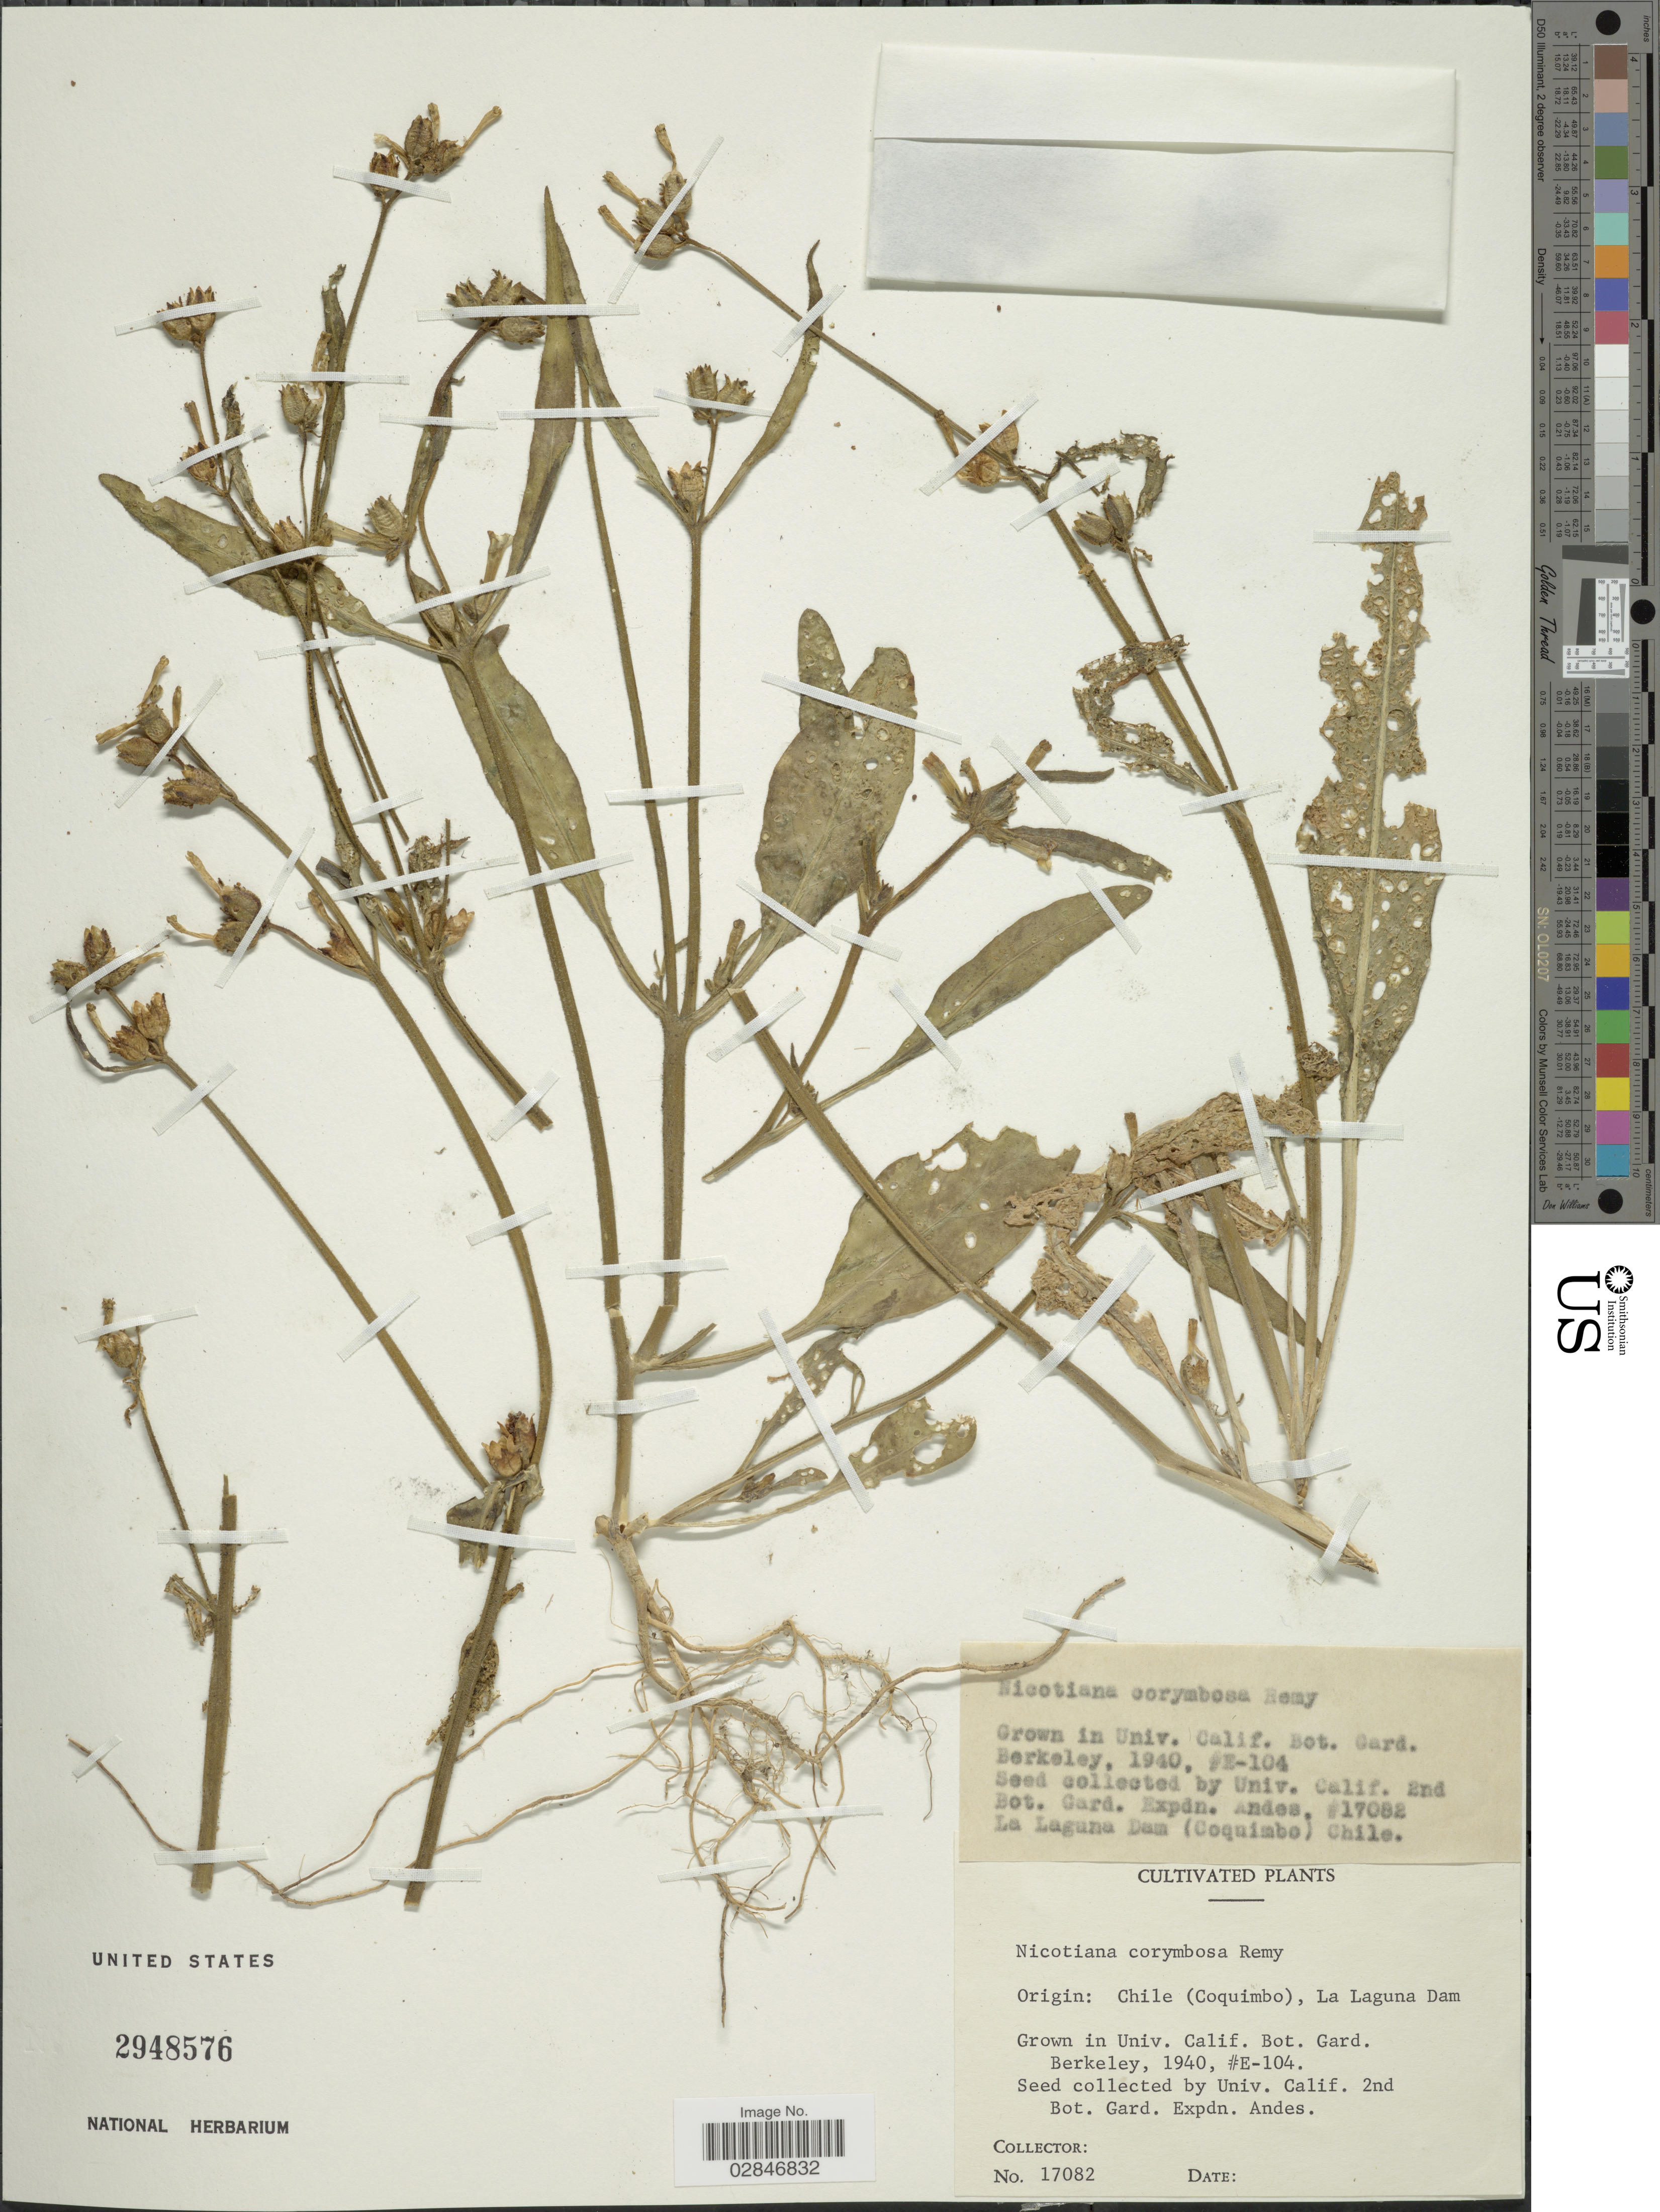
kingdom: Plantae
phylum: Tracheophyta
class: Magnoliopsida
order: Solanales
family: Solanaceae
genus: Nicotiana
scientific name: Nicotiana corymbosa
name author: J. Rémy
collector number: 17082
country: United States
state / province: California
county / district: Alameda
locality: Grown in Univ. Calif. Bot. Gard. Berkeley.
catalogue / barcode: US 2948576